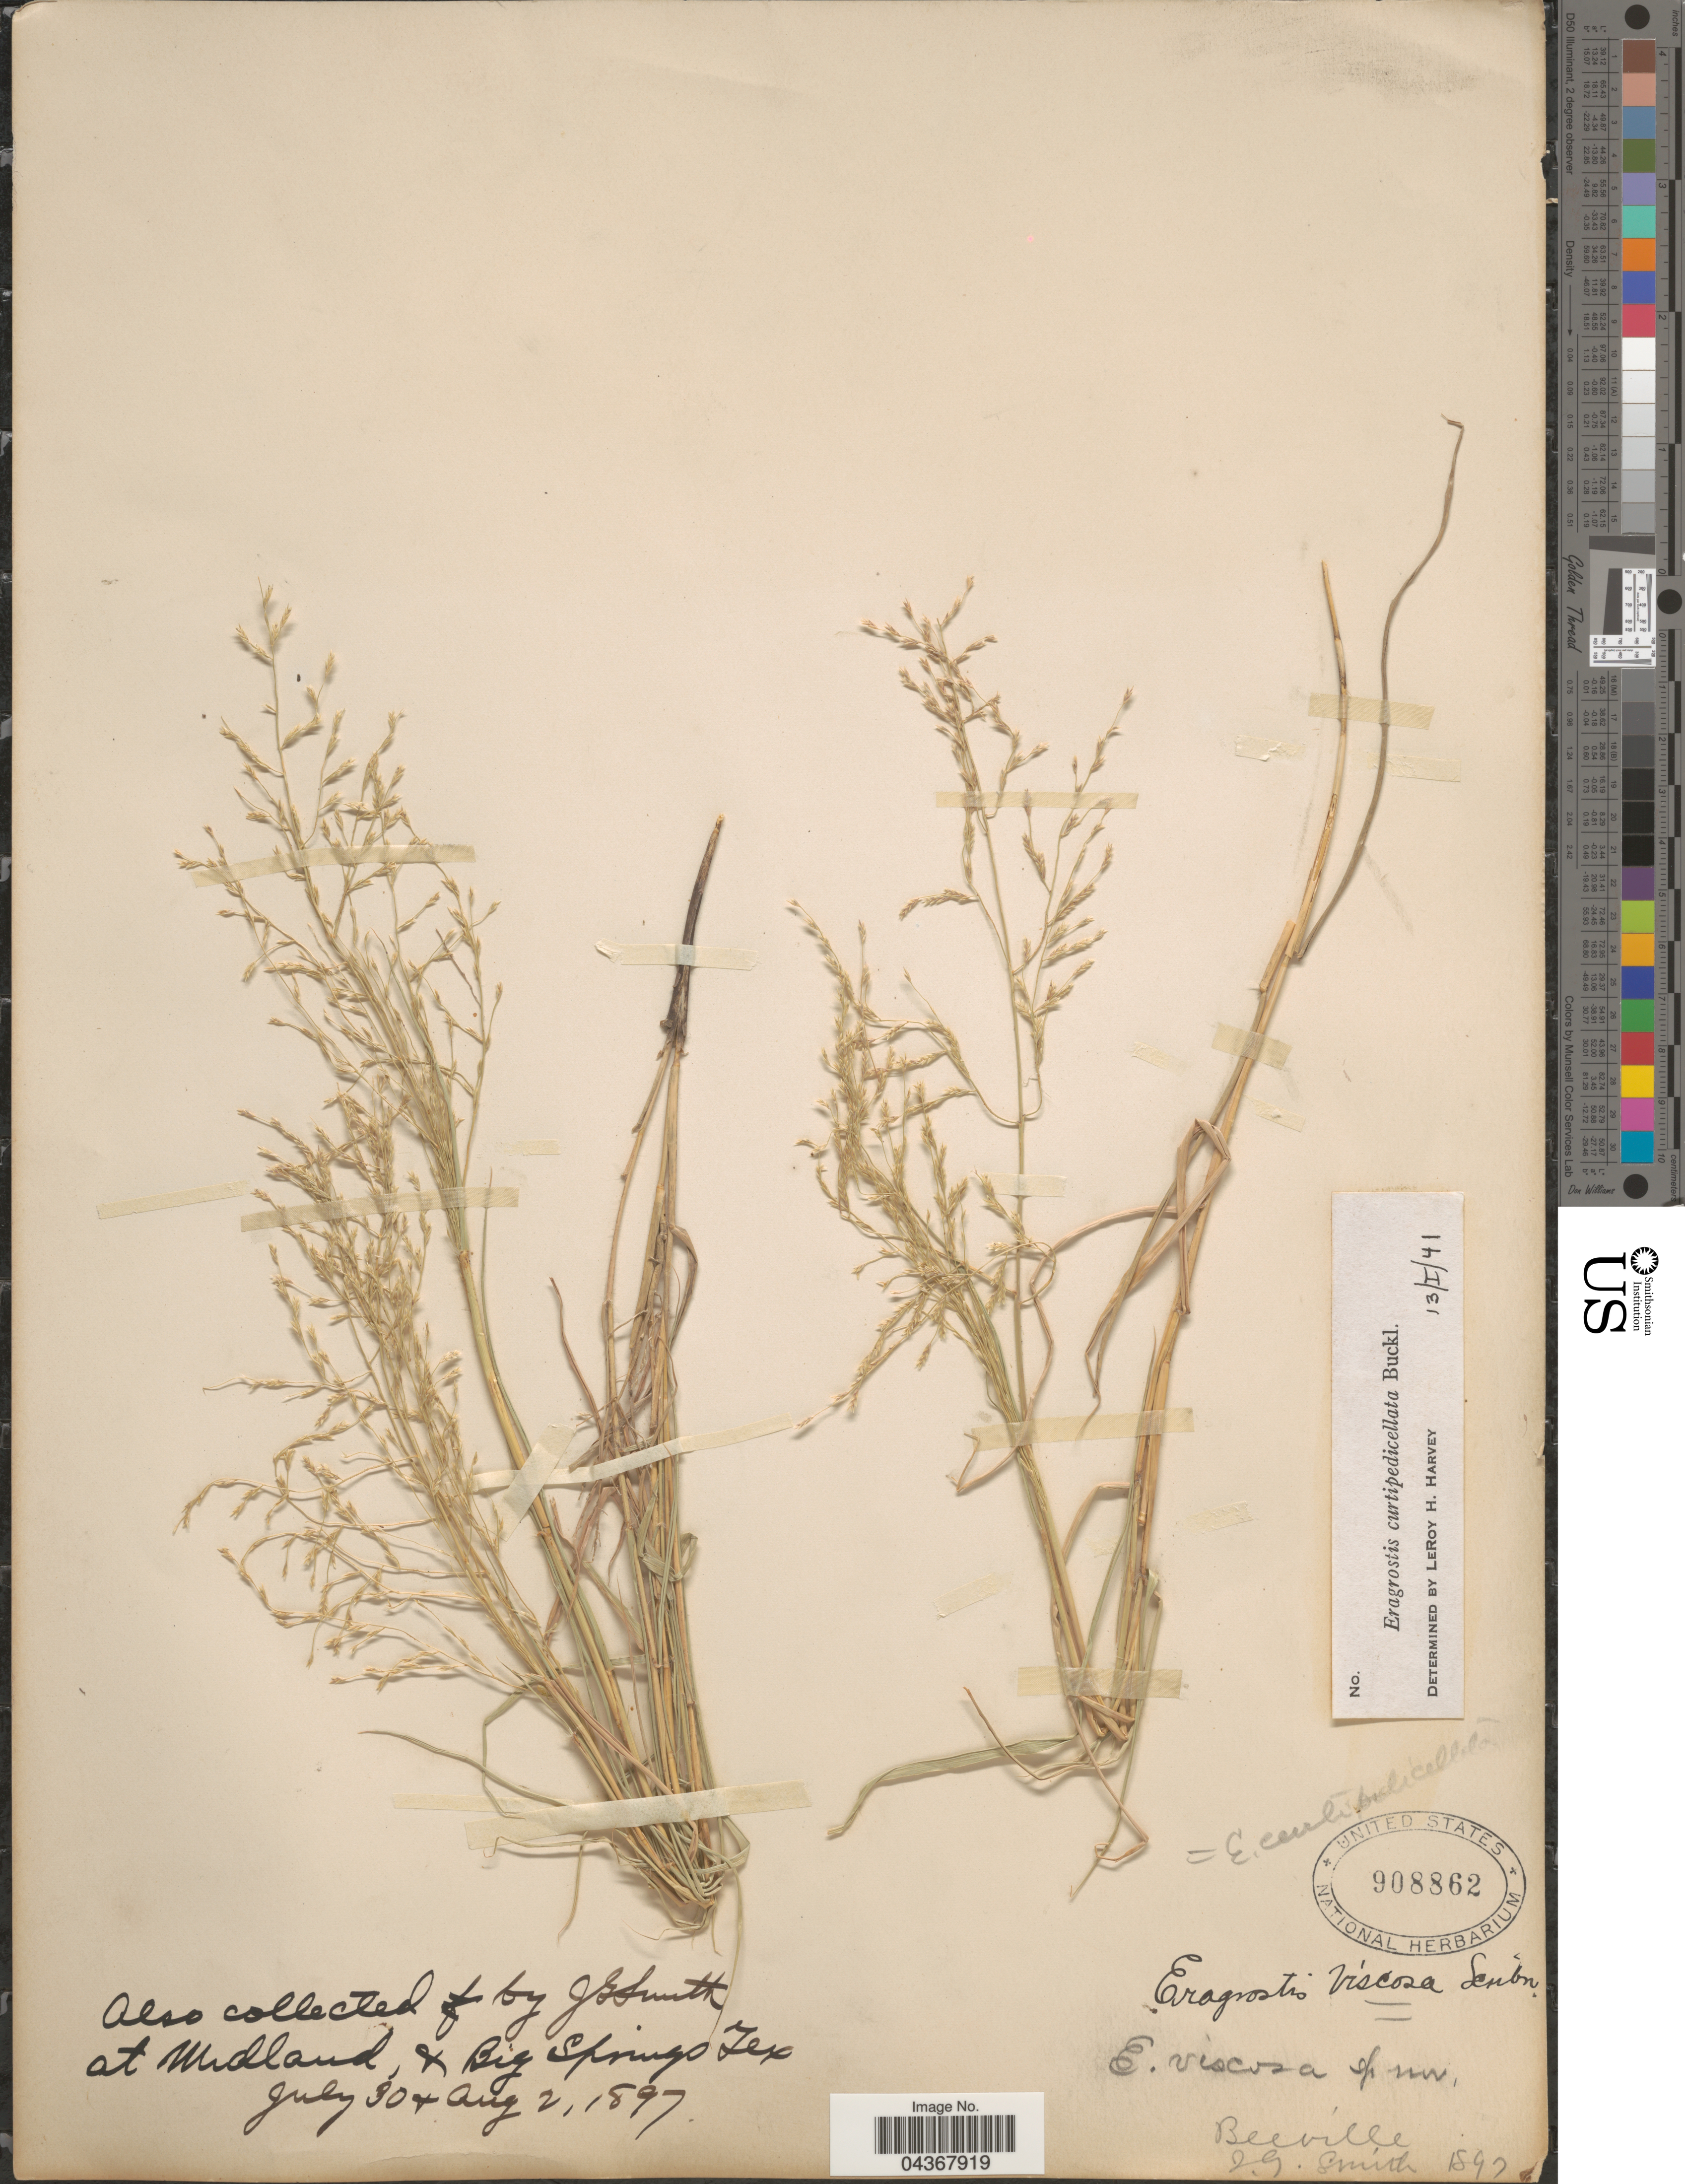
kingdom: Plantae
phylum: Tracheophyta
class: Liliopsida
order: Poales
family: Poaceae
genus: Eragrostis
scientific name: Eragrostis curtipedicellata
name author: Buckley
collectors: J. G. Smith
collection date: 1897-07-30/1897-08-02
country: United States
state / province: Texas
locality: Midland & Big Springs. Beeville.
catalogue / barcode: US 908862